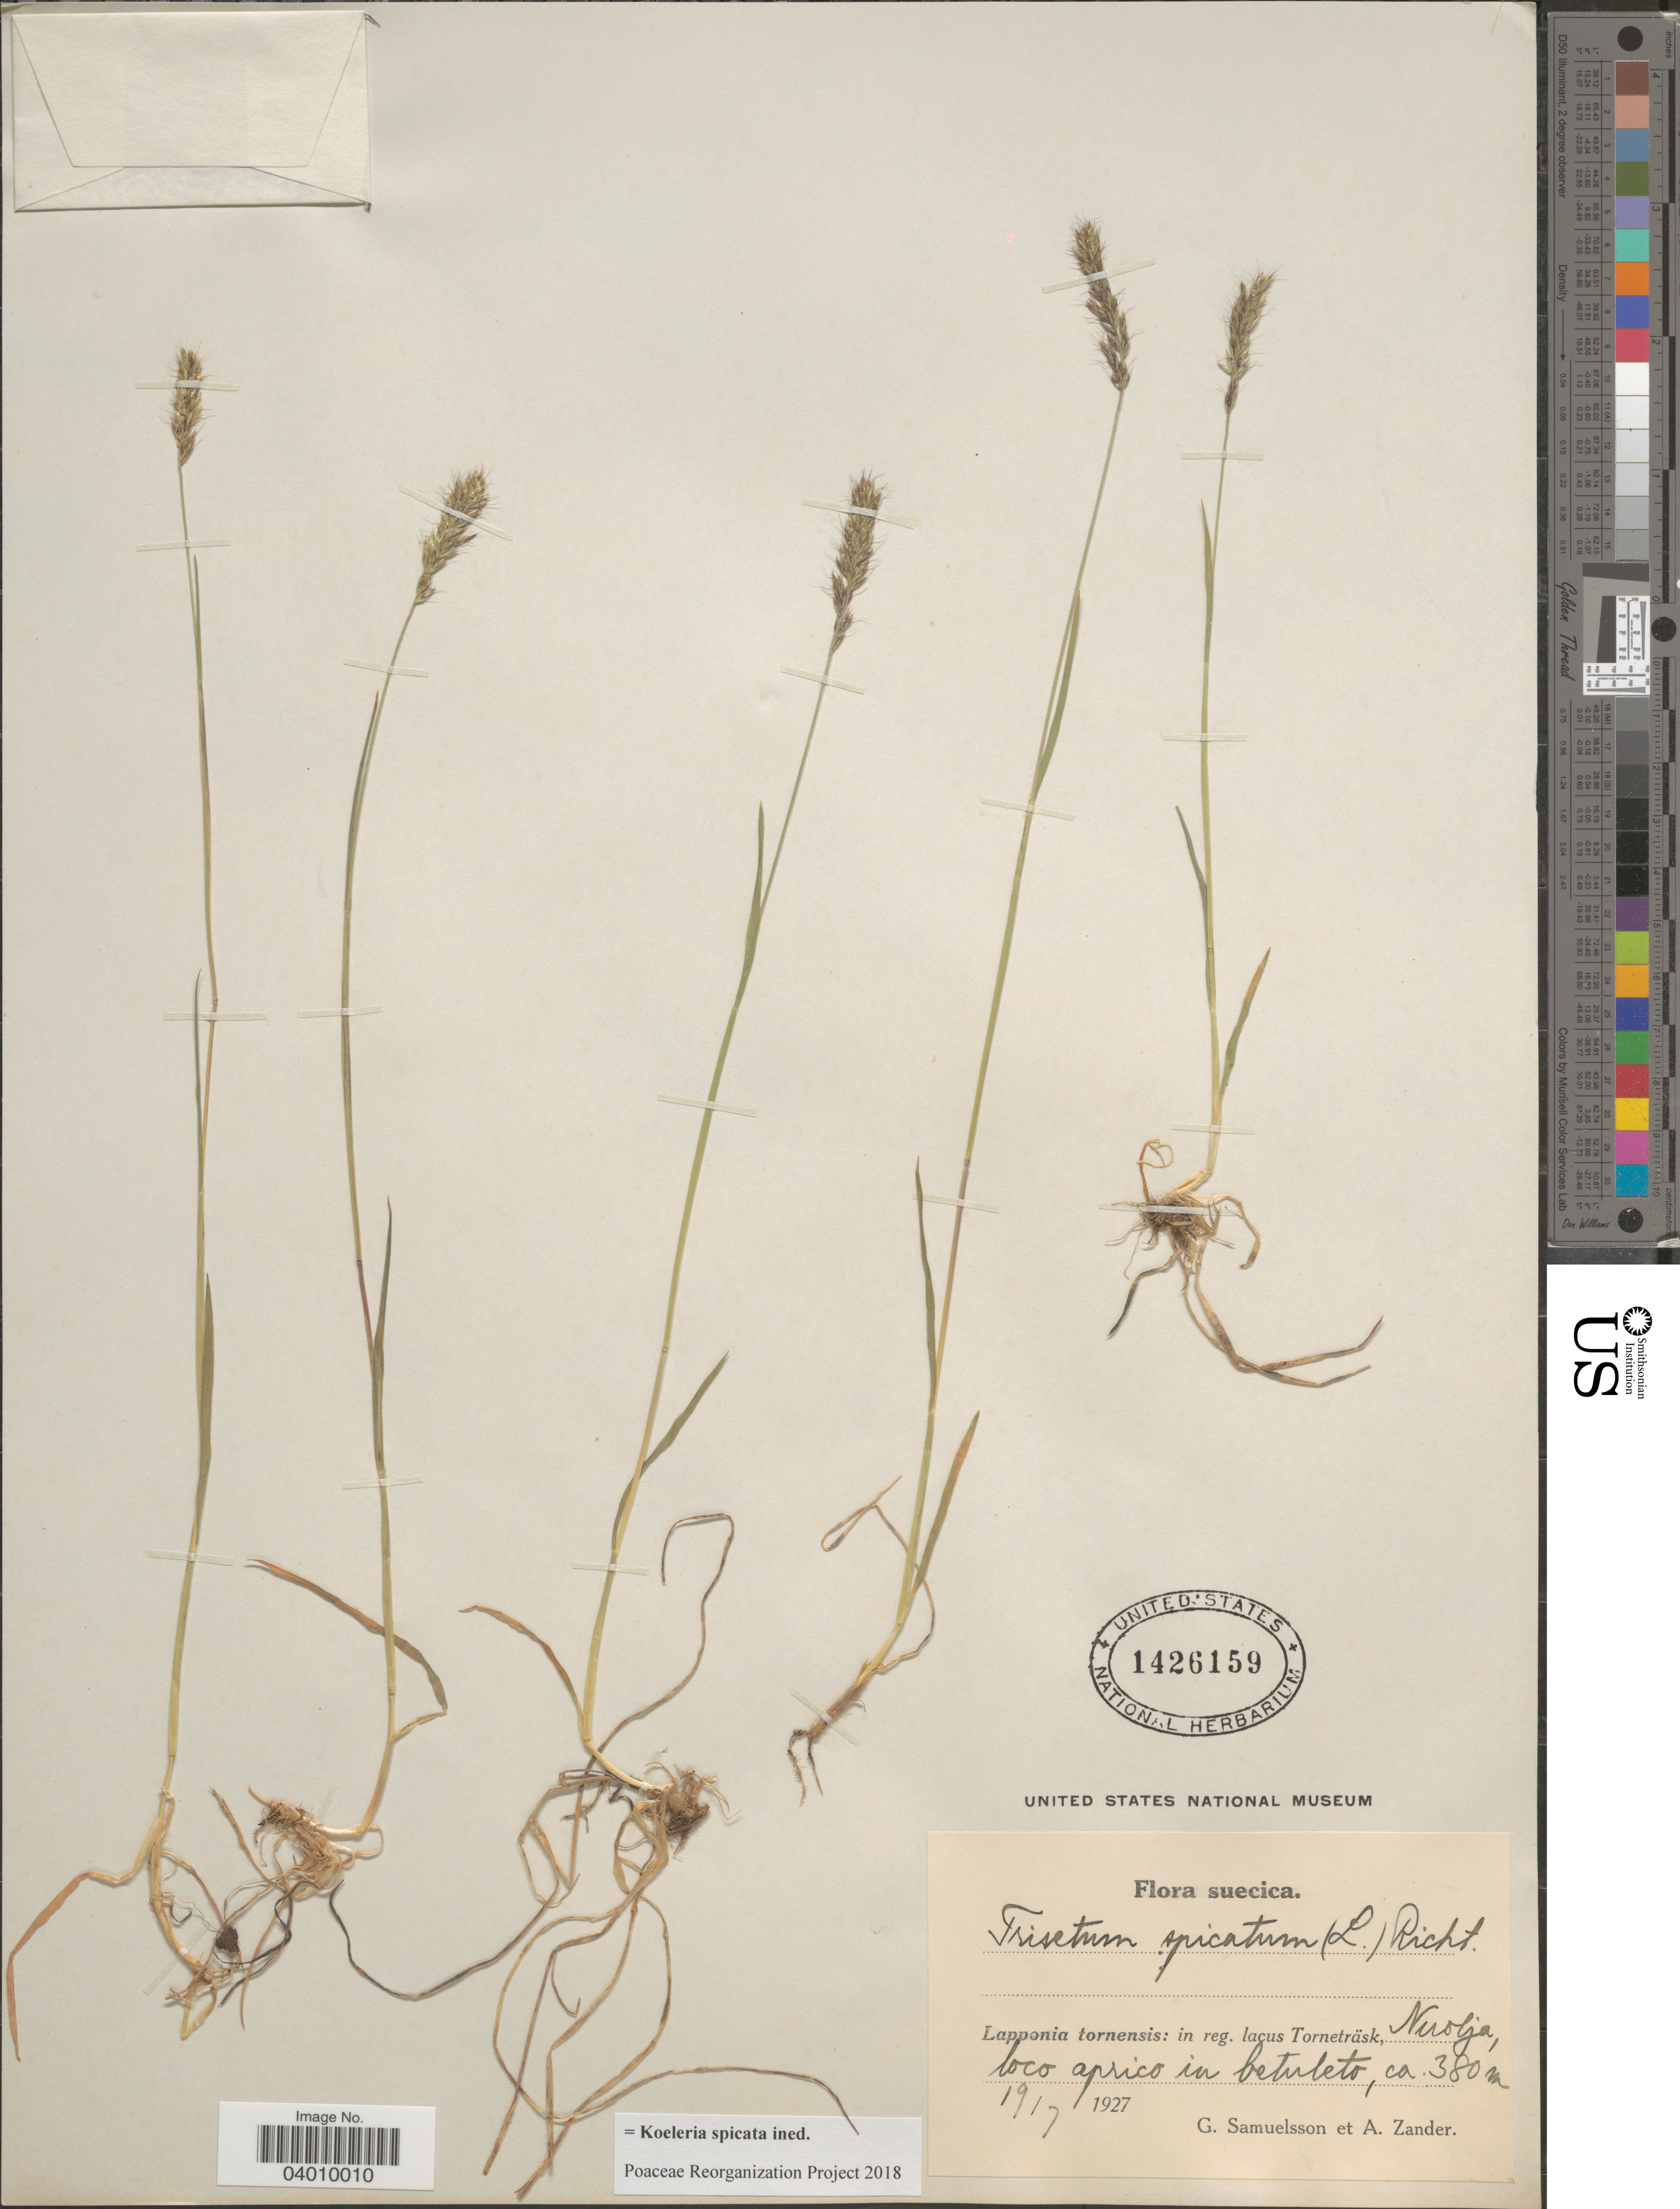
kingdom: Plantae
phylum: Tracheophyta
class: Liliopsida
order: Poales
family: Poaceae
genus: Koeleria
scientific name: Koeleria spicata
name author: (L.) Barberá et al.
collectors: G. Samuelsson & A. Zander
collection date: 1927-07-19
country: Sweden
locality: Suecica. Lapponia tornensis: in reg. lacus Torneträsk, Nuolja, loco aprico in betuleto.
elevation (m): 380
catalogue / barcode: US 1426159